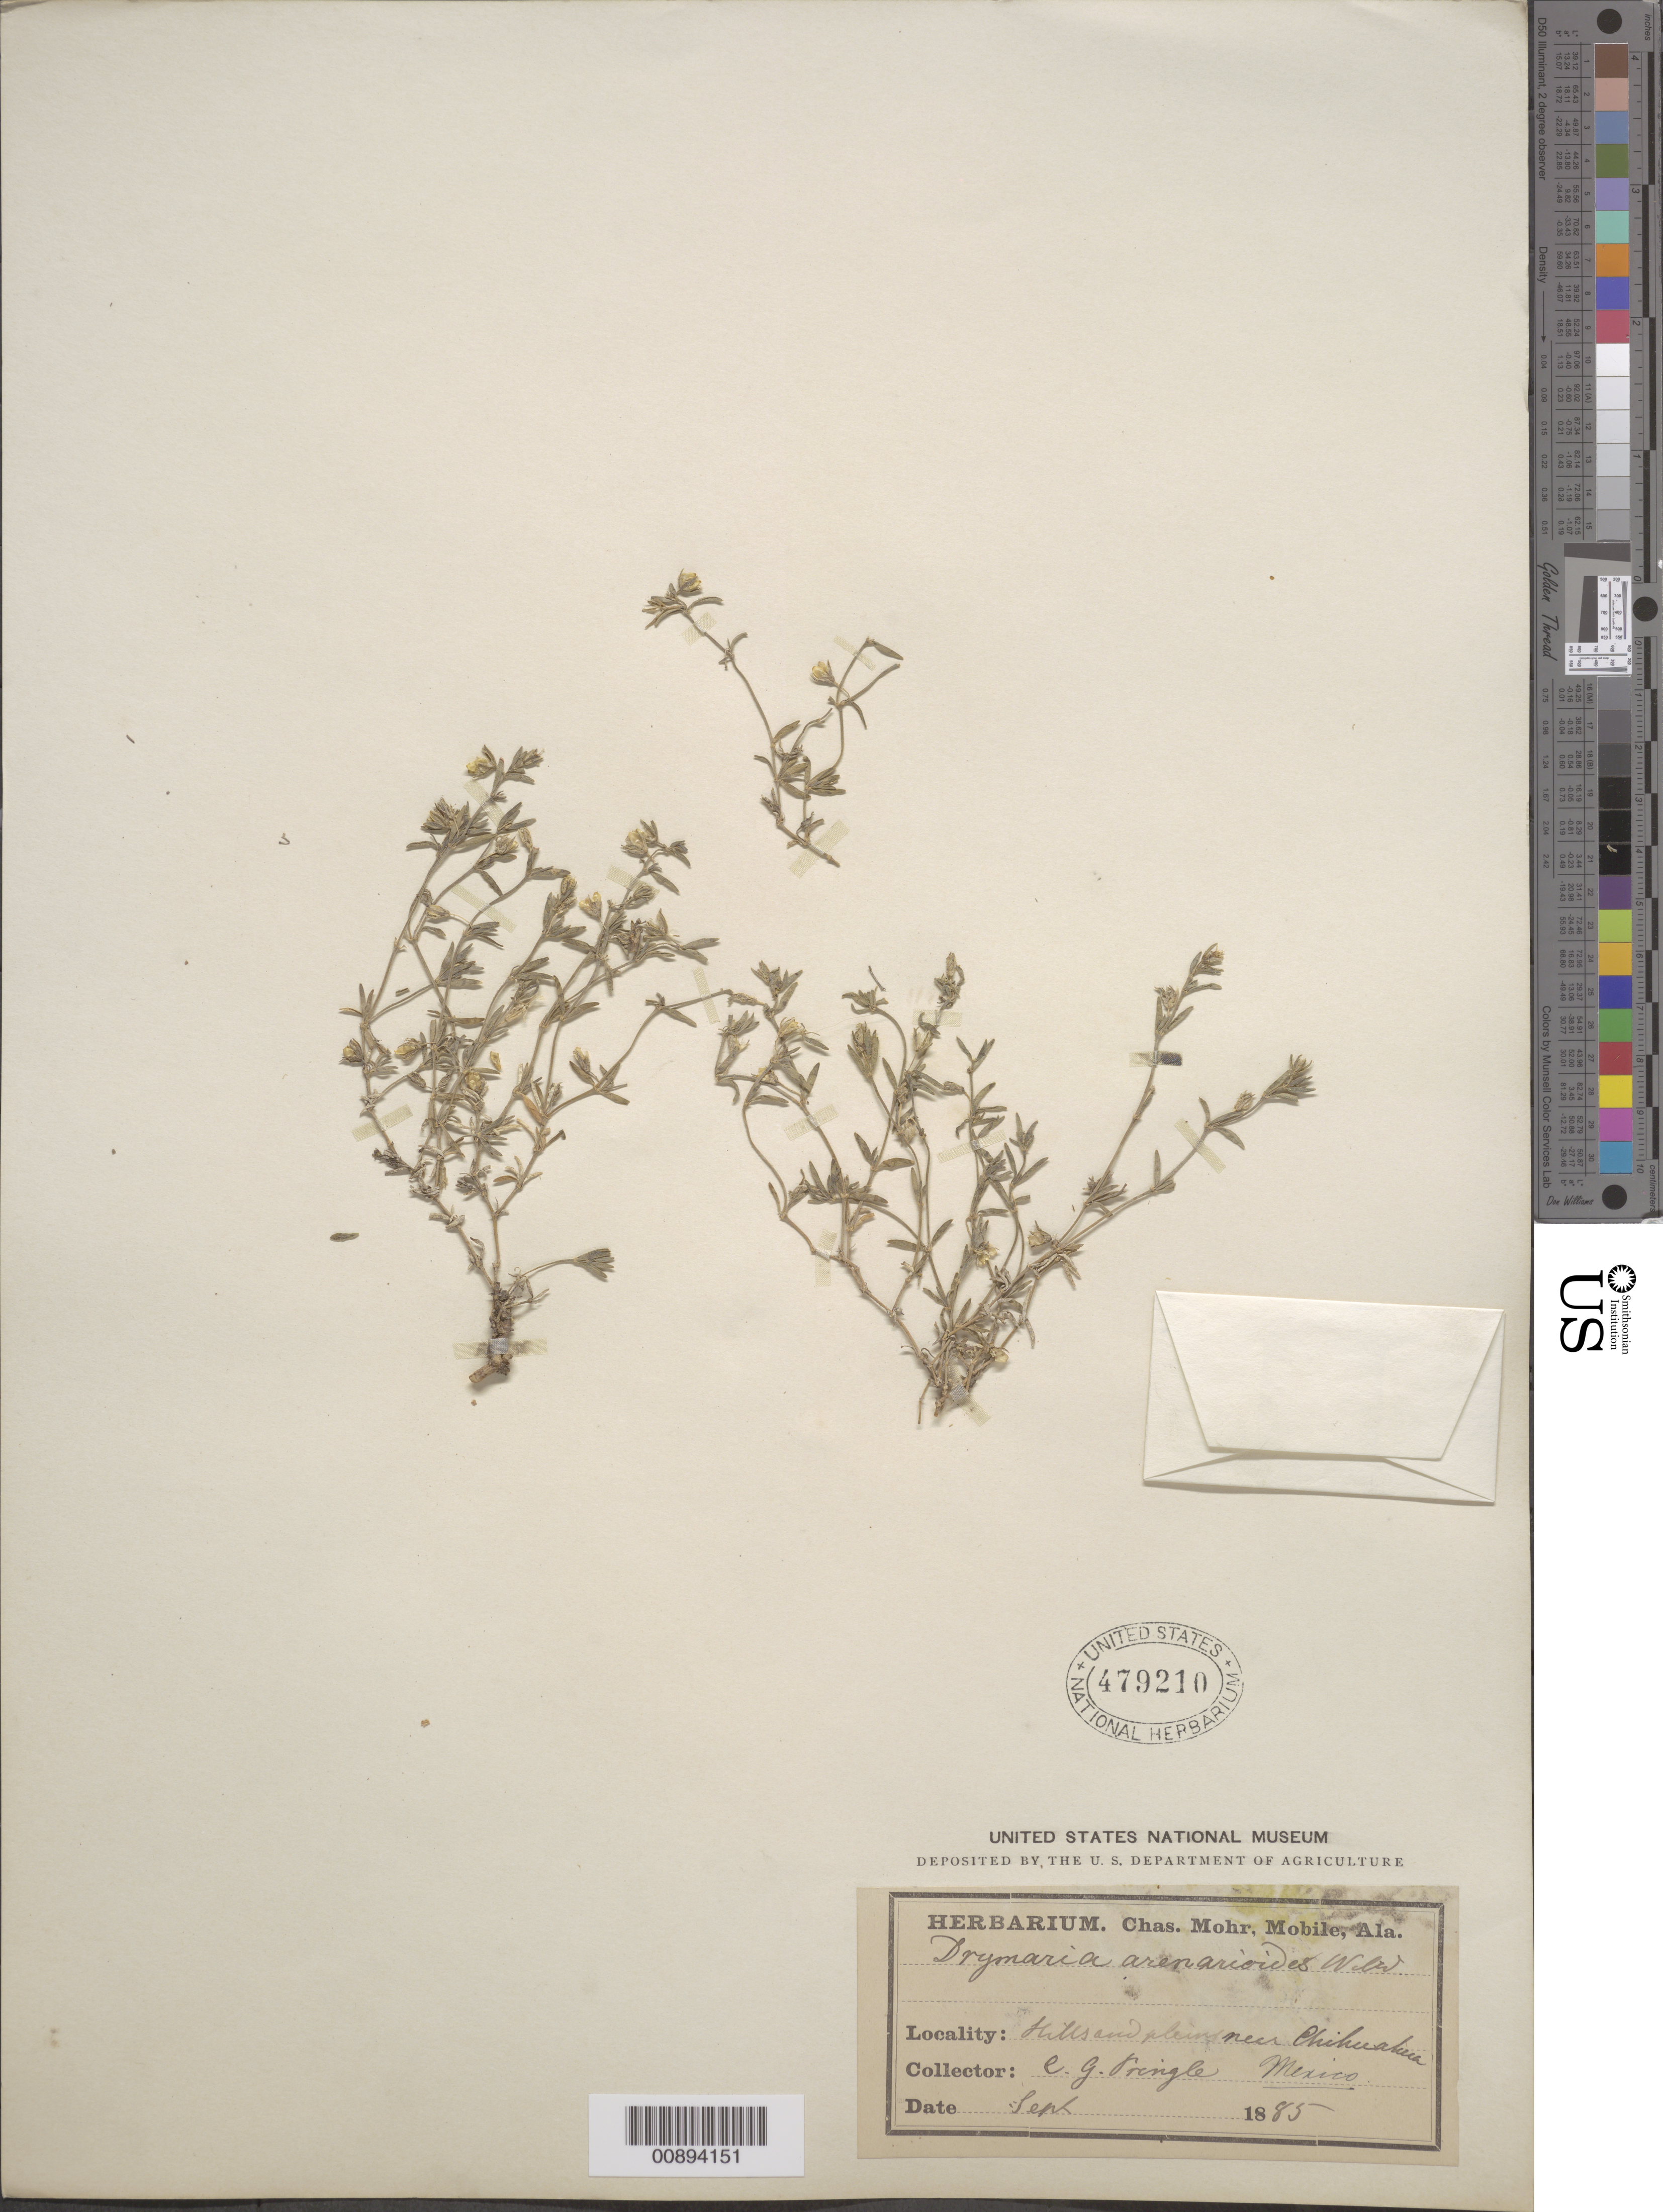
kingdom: Plantae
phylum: Tracheophyta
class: Magnoliopsida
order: Caryophyllales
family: Caryophyllaceae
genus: Drymaria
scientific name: Drymaria arenarioides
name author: Willd. ex Roem. & Schult.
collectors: C. G. Pringle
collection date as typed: Sep 1885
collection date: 1885-09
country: Mexico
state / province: Chihuahua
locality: Near Chihuahua.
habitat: Hills and plains.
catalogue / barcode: US 479210